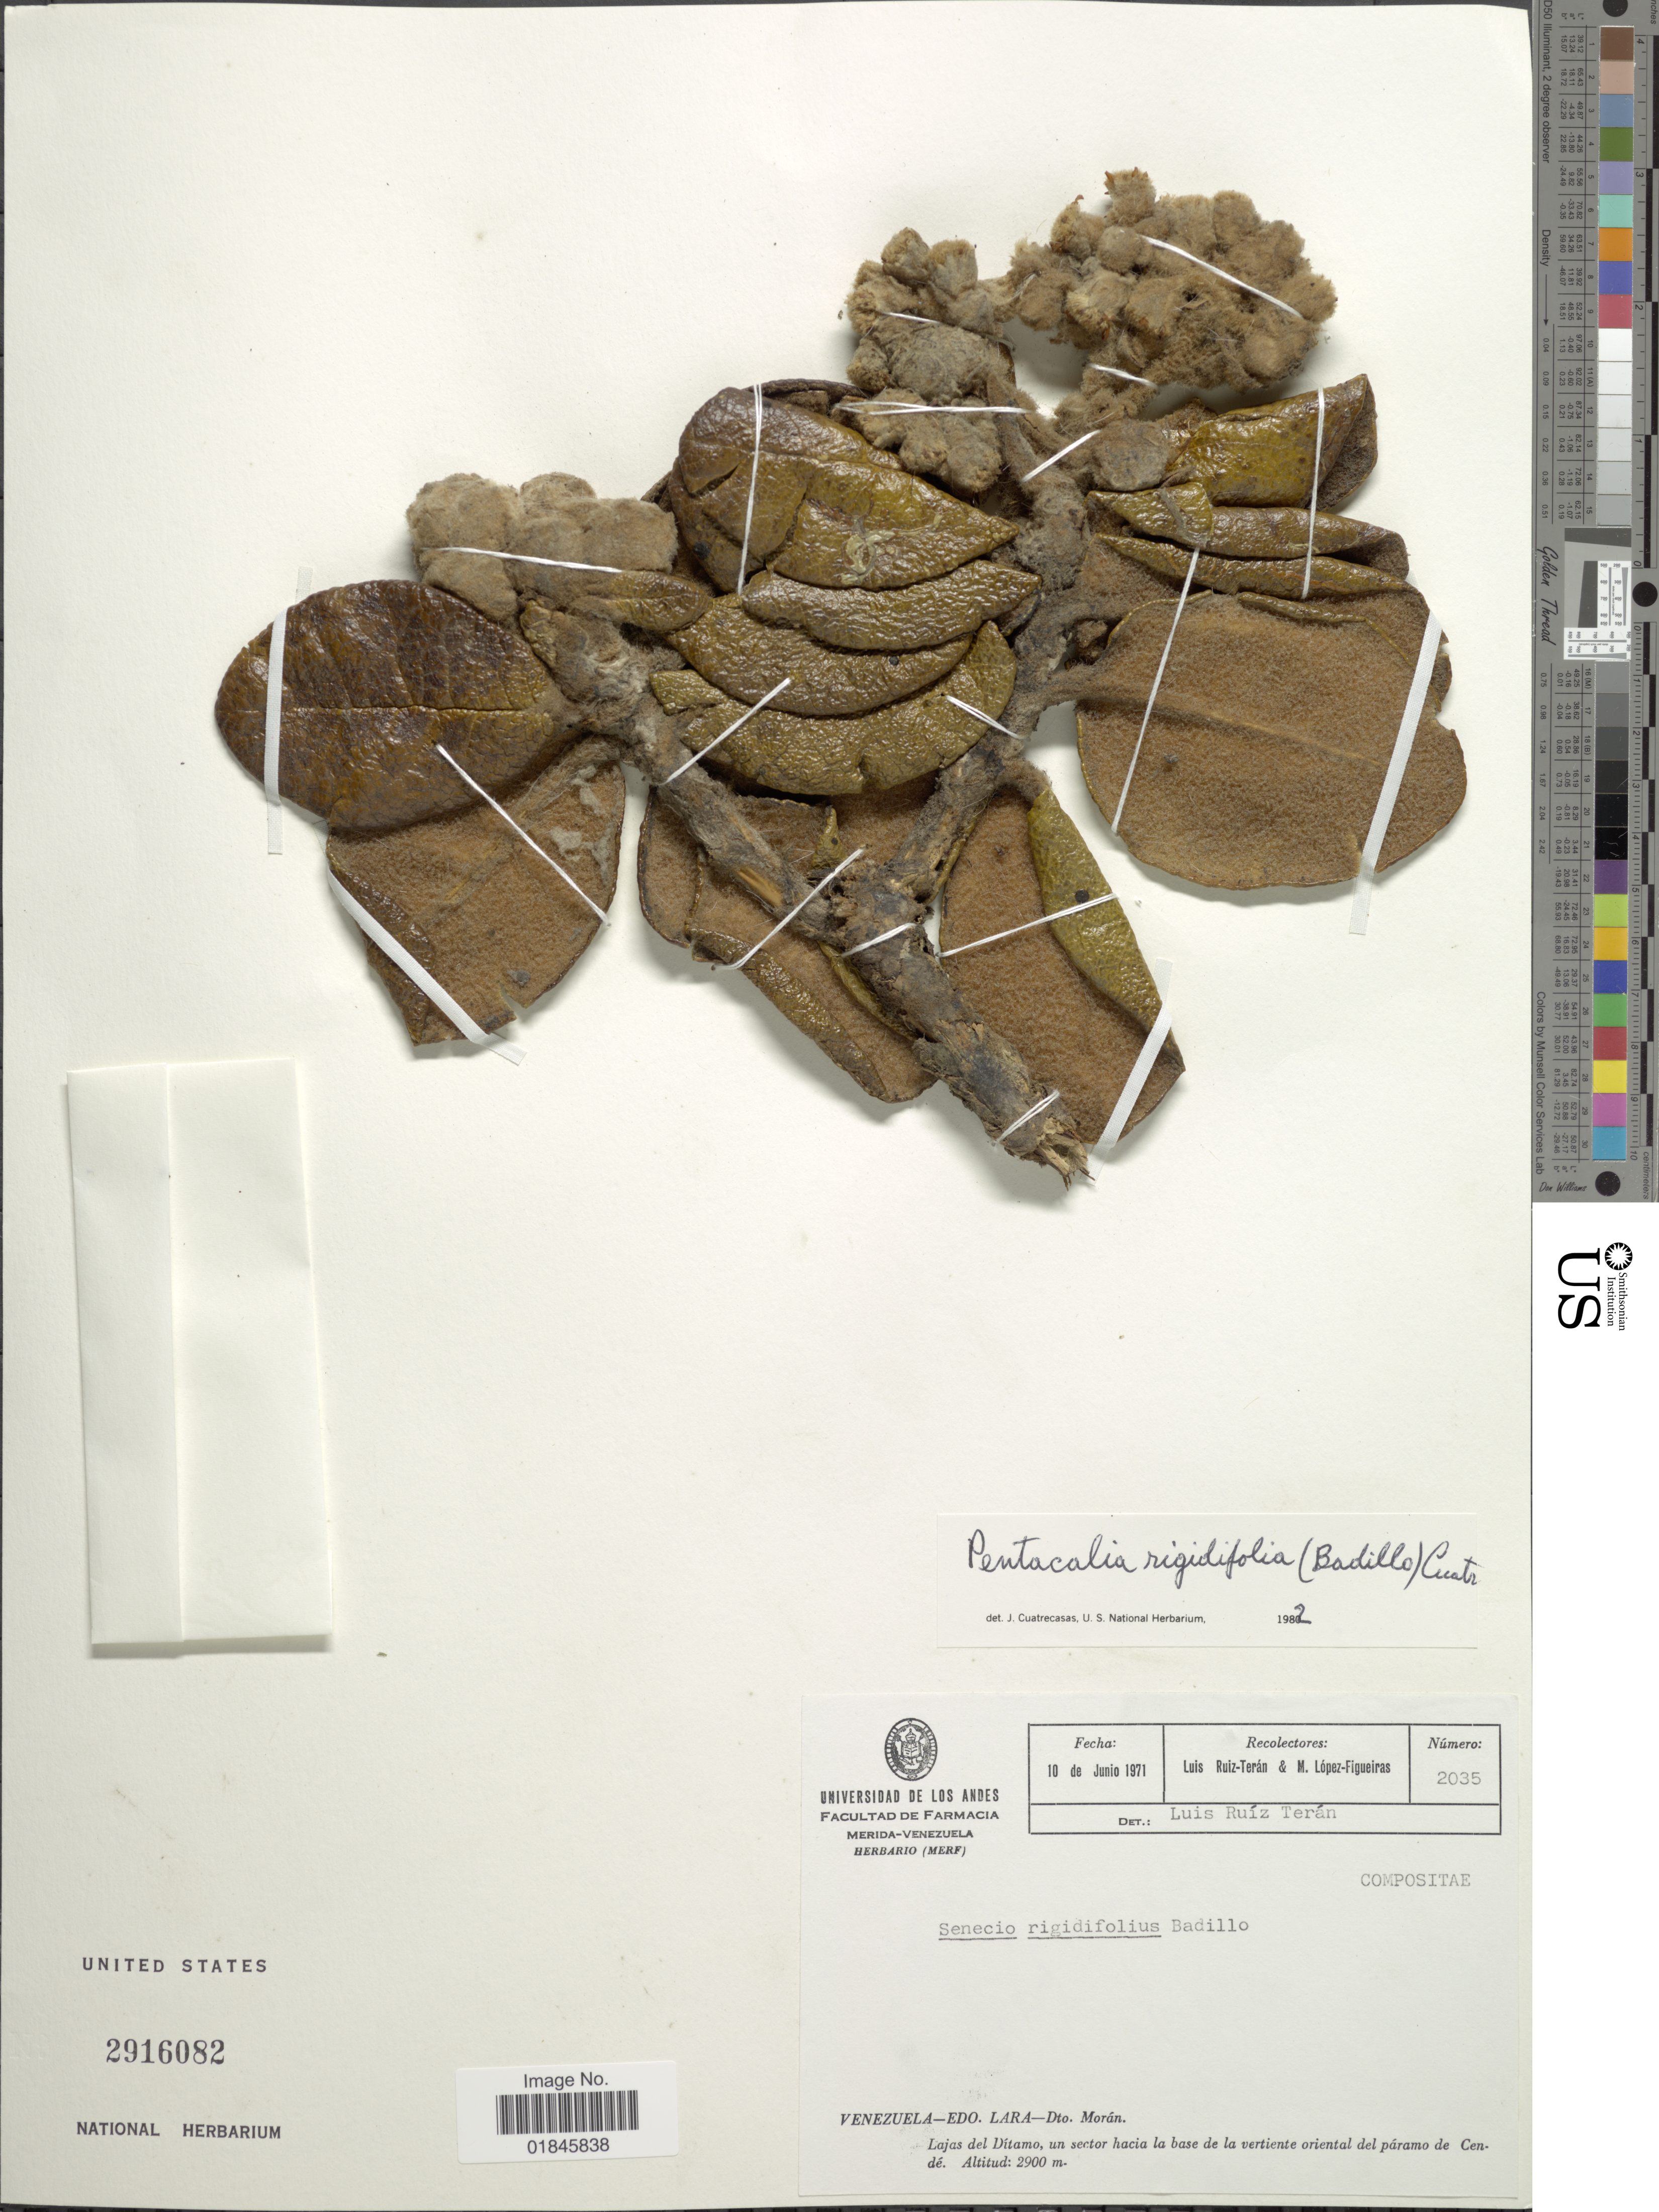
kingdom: Plantae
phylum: Tracheophyta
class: Magnoliopsida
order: Asterales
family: Asteraceae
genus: Pentacalia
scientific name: Pentacalia rigidifolia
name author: (V.M. Badillo) Cuatrec.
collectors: L. Teran & M. López Figueiras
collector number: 2035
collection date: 1971-06-10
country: Venezuela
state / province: Lara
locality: Venezuela - Edo. Lara - Dto. Morán. Lajas del Dítamo, un sector hacia la base de la vertiente oriental del páramo de Cendé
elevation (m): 2900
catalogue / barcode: US 2916082